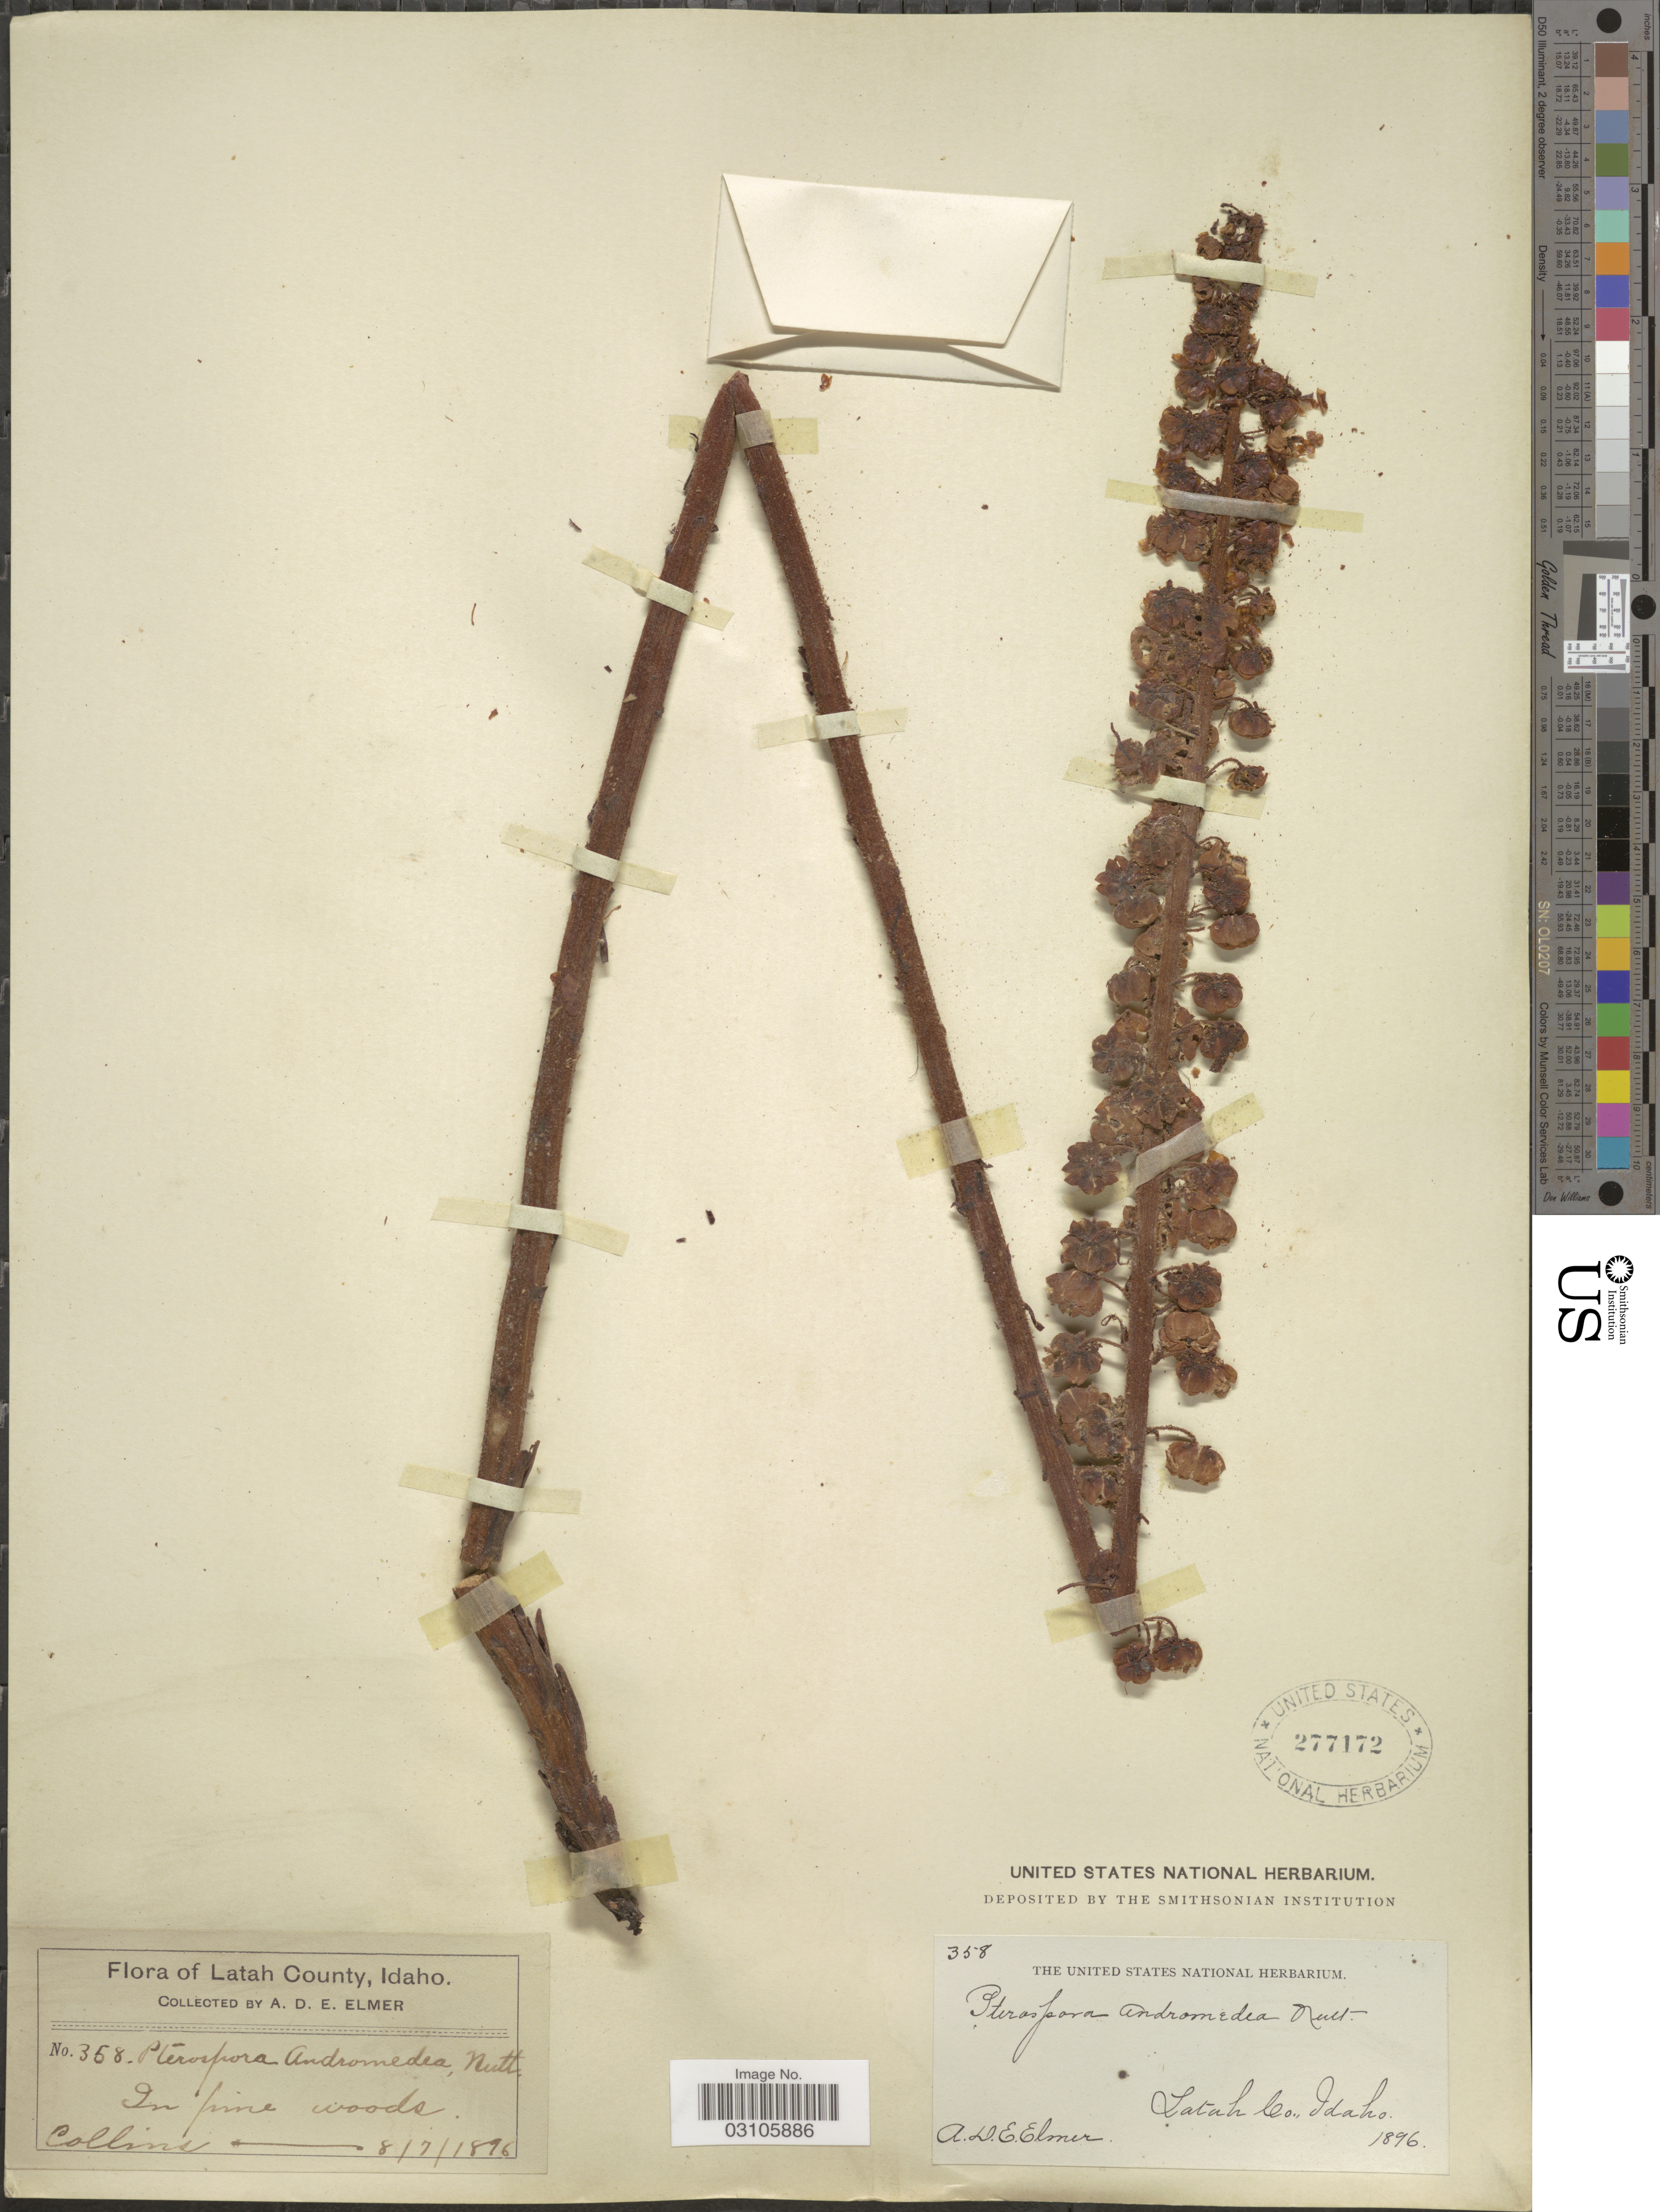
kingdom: Plantae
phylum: Tracheophyta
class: Magnoliopsida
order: Ericales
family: Ericaceae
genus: Pterospora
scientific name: Pterospora andromedea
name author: Nutt.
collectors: A. D. E. Elmer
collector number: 358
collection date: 1896-08-07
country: United States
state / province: Idaho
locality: Latah County.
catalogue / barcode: US 277172